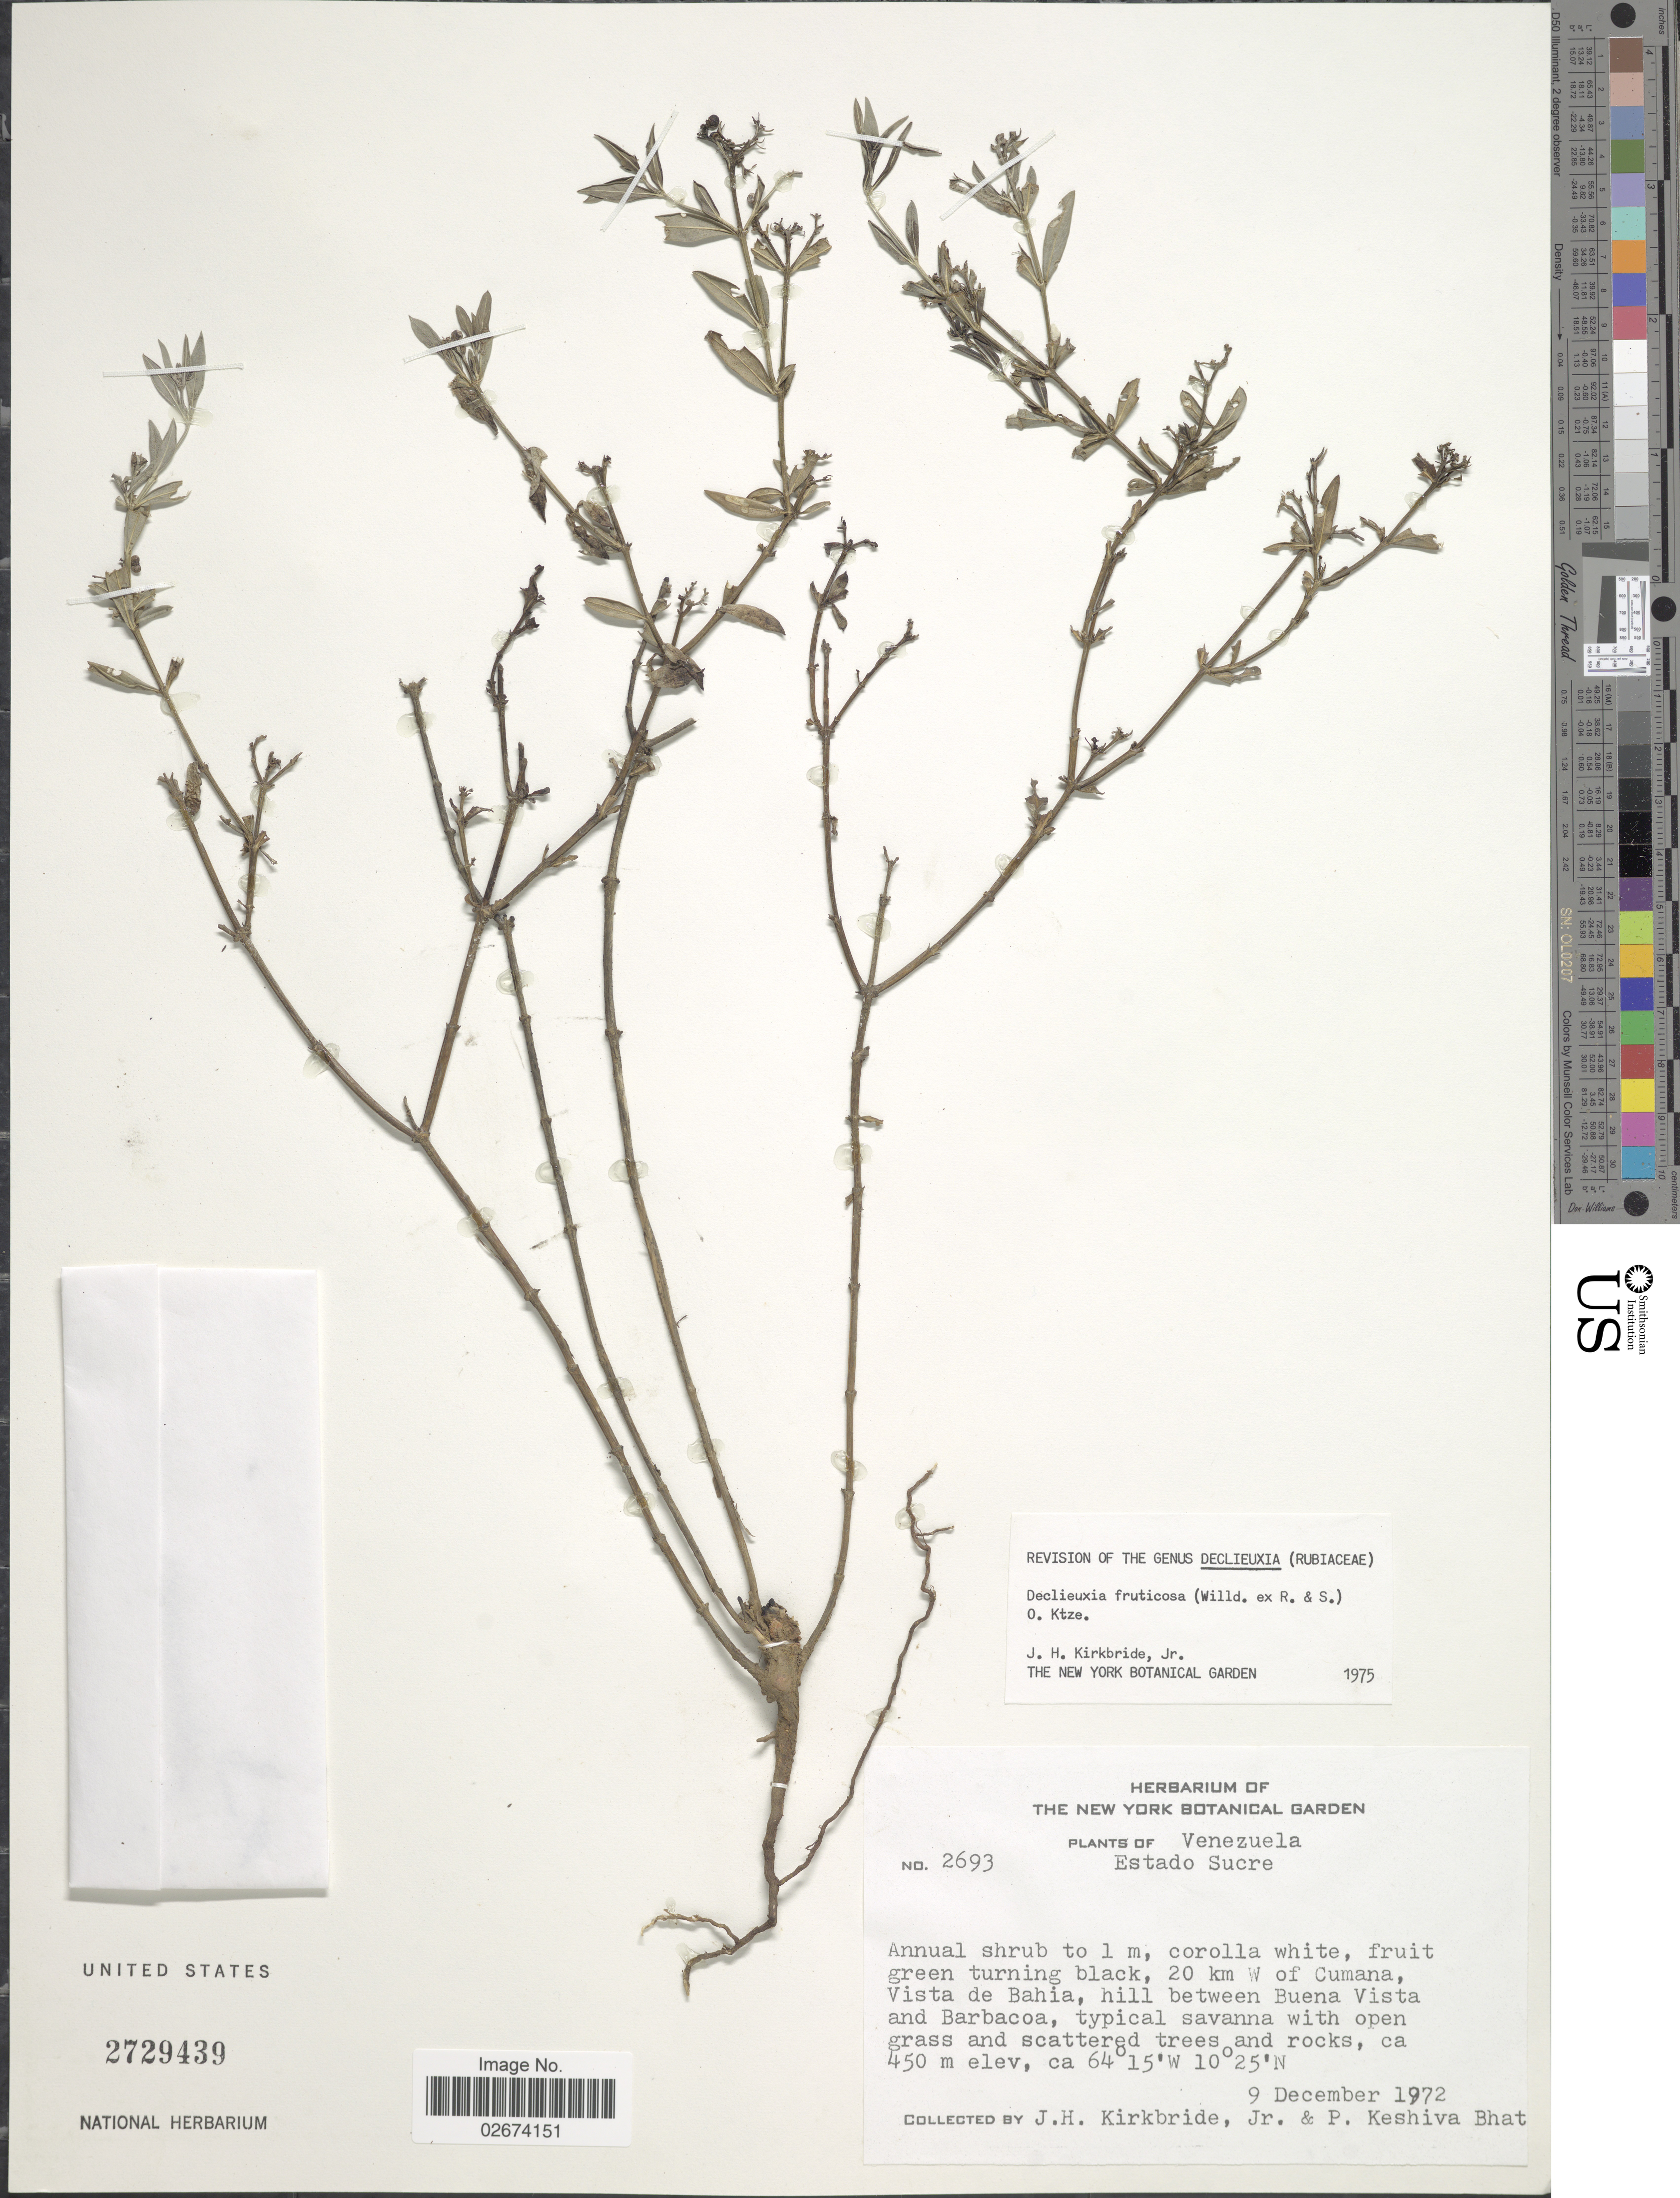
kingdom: Plantae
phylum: Tracheophyta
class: Magnoliopsida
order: Gentianales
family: Rubiaceae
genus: Declieuxia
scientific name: Declieuxia fruticosa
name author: (Willd. ex Roem. & Schult.) Kuntze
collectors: J. H. Kirkbride & P. Bhat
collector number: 2693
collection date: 1972-12-09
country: Venezuela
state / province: Sucre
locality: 20 km W of Cumana, Vista de Bahia, hill between Buena Vista and Barbacoa, typial savanna with open grass and scattered trees and rocks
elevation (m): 450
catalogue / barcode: US 2729439